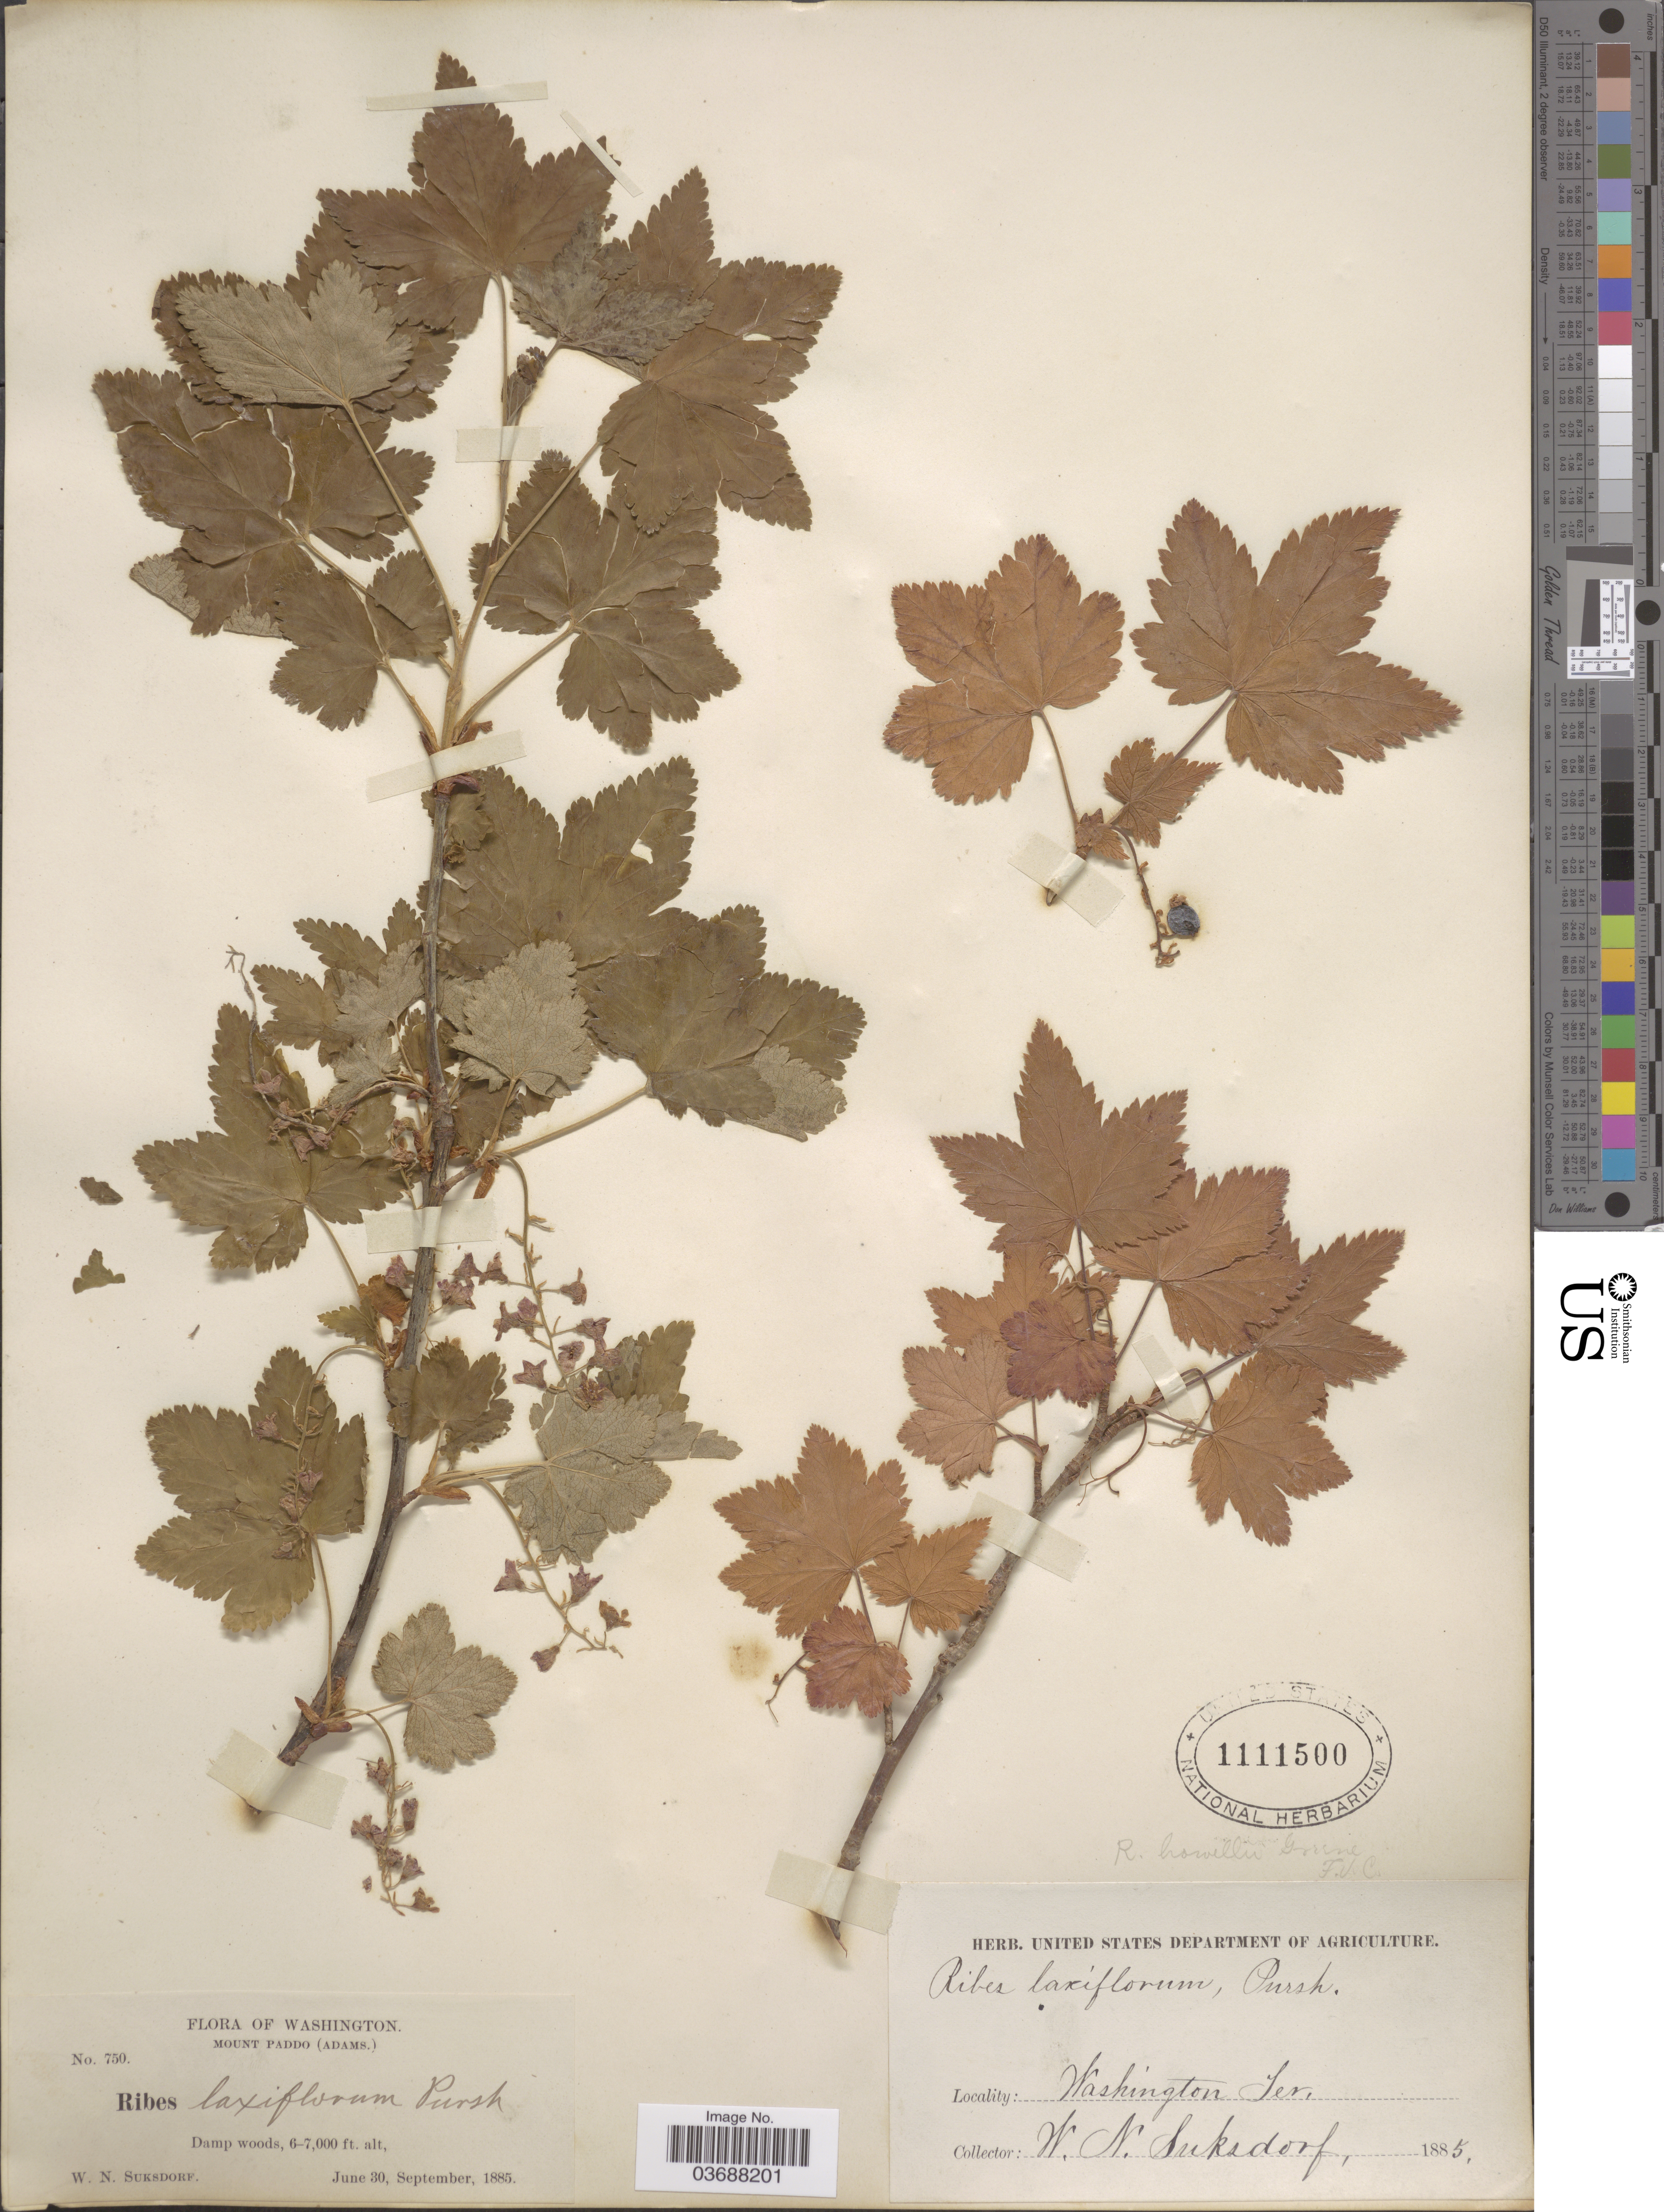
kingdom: Plantae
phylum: Tracheophyta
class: Magnoliopsida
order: Saxifragales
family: Grossulariaceae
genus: Ribes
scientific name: Ribes laxiflorum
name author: Pursh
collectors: W. N. Suksdorf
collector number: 750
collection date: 1885-06-30/1885-09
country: United States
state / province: Washington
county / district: Skamania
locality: Mount Paddo (Adams.). Damp woods. Washington Ter.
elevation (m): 1829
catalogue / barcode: US 1111500